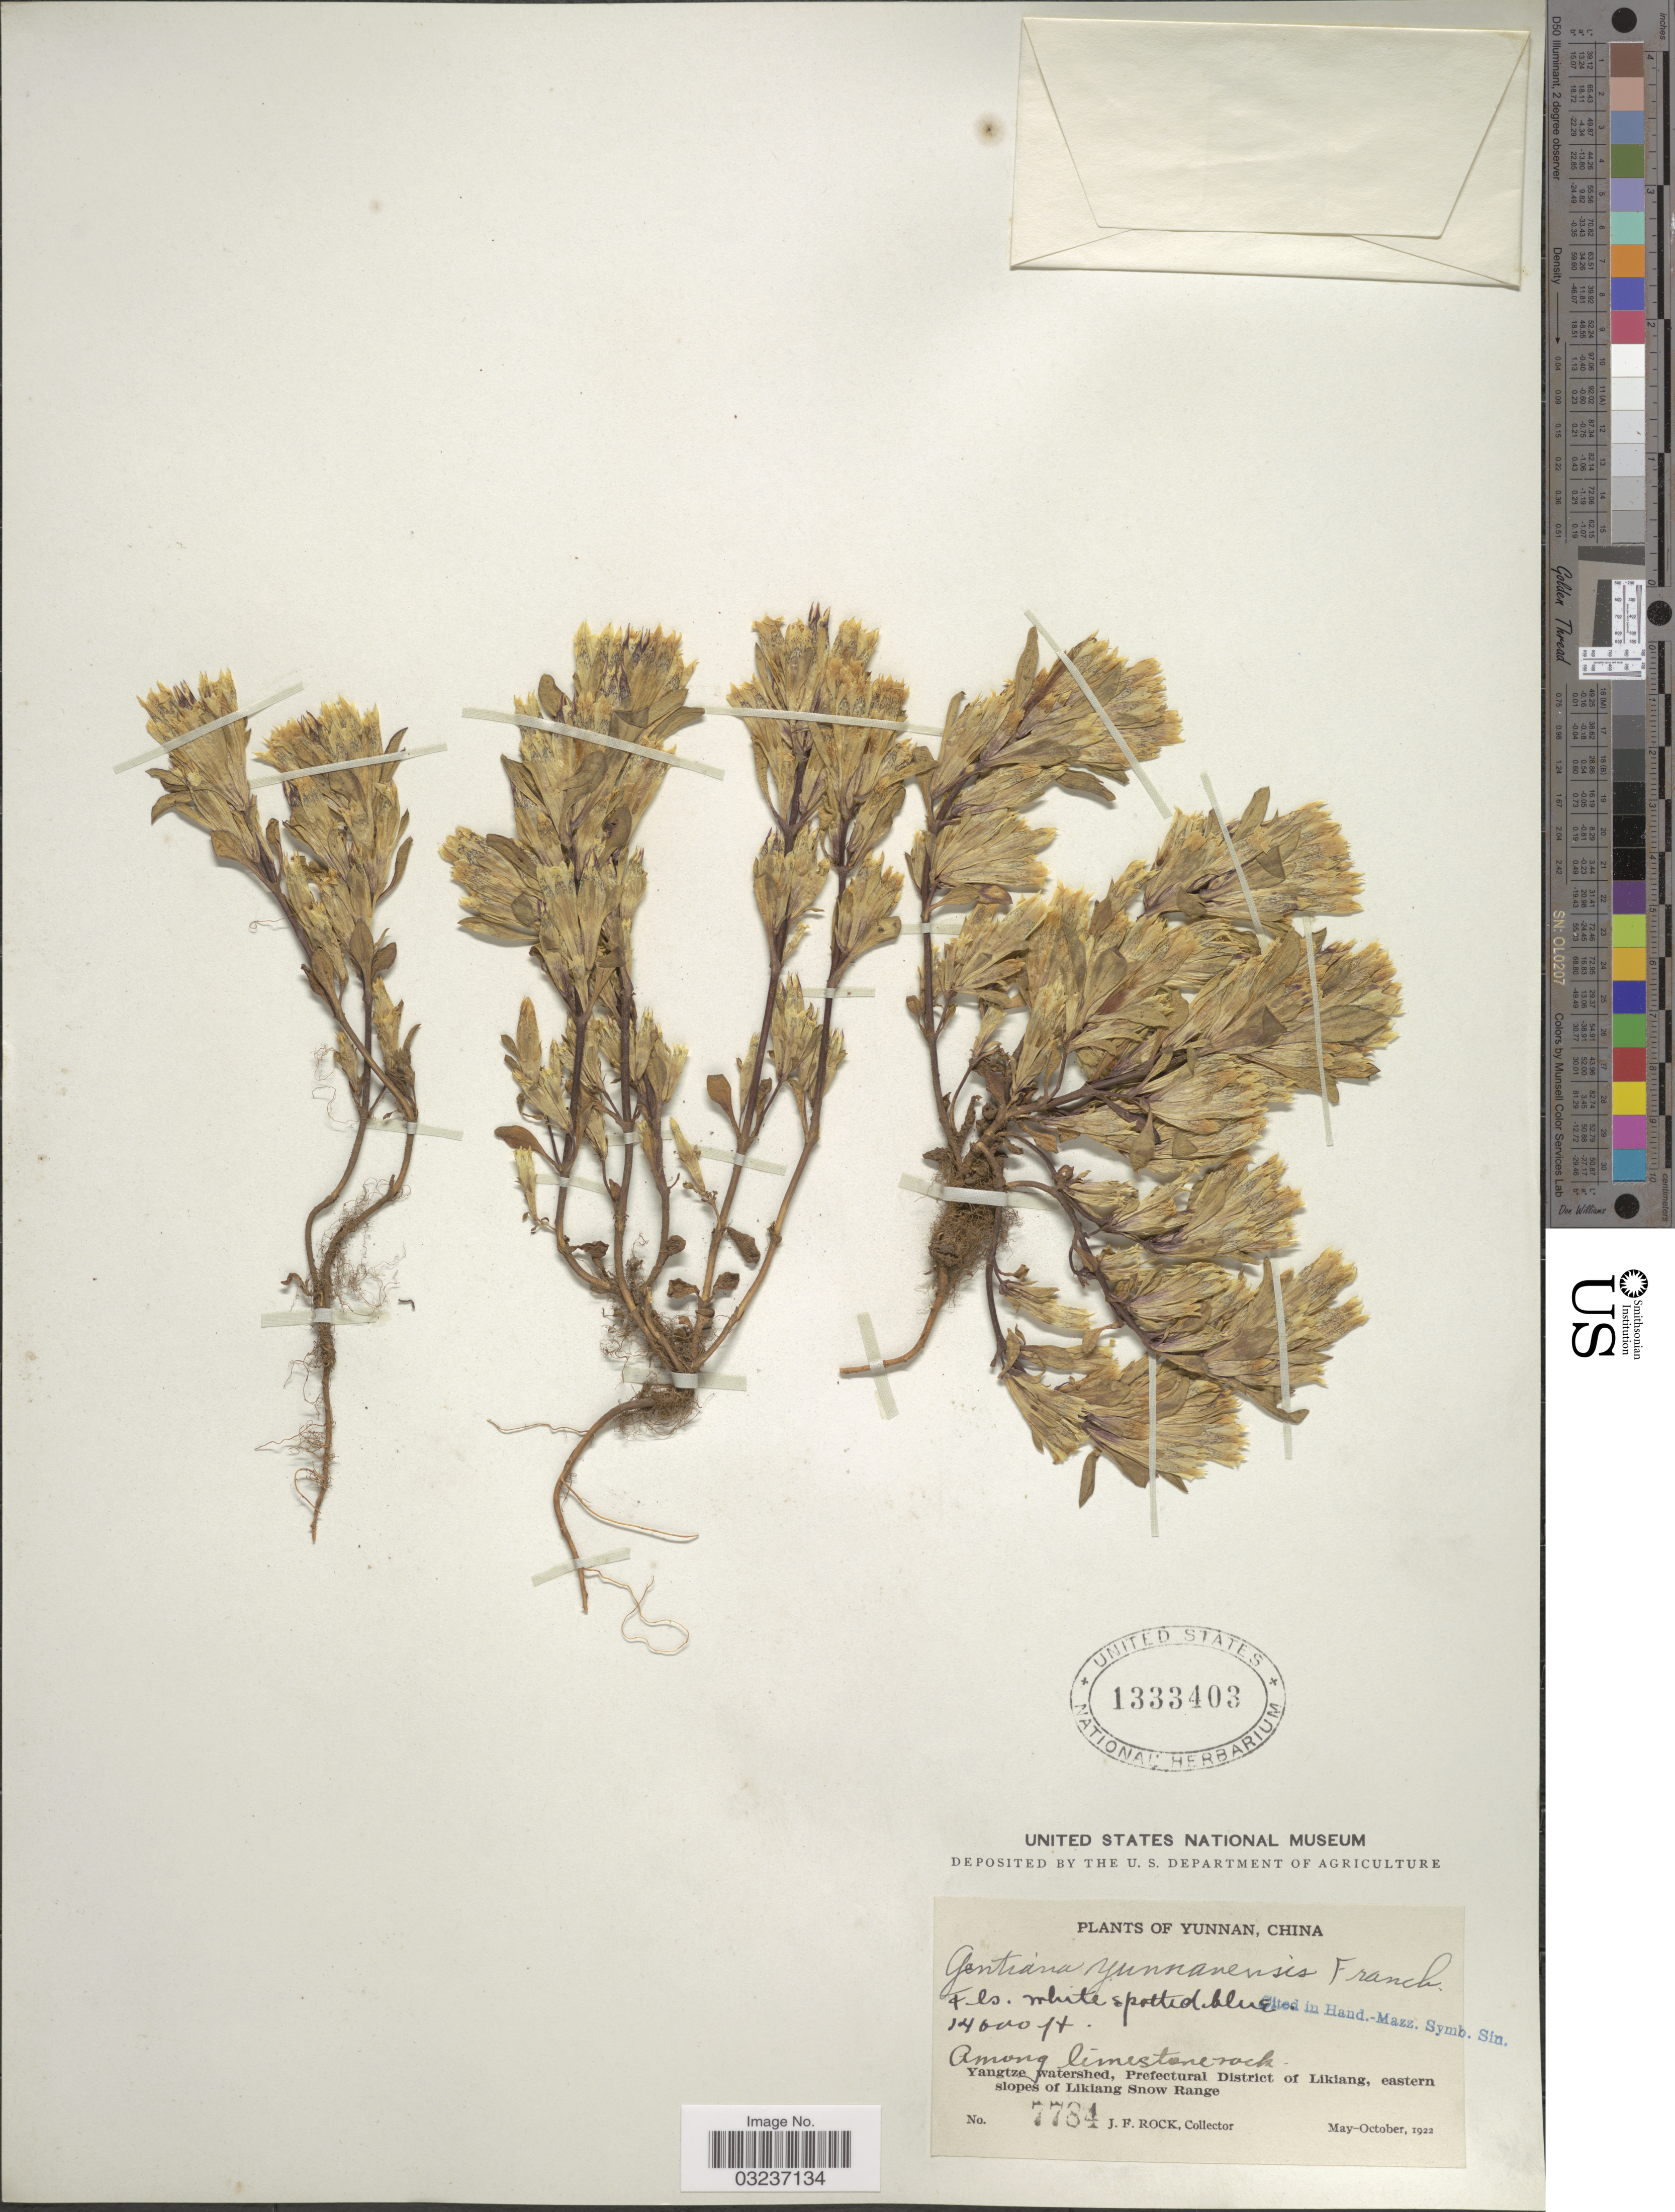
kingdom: Plantae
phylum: Tracheophyta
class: Magnoliopsida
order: Gentianales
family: Gentianaceae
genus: Gentiana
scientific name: Gentiana yunnanensis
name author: Franch.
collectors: J. Rock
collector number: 7784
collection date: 1922-05/1922-10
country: China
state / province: Yunnan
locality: Yangtze watershed, Prefectural District of Likiang, eastern slopes of Likiang Snow Range.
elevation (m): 4267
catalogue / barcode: US 1333403